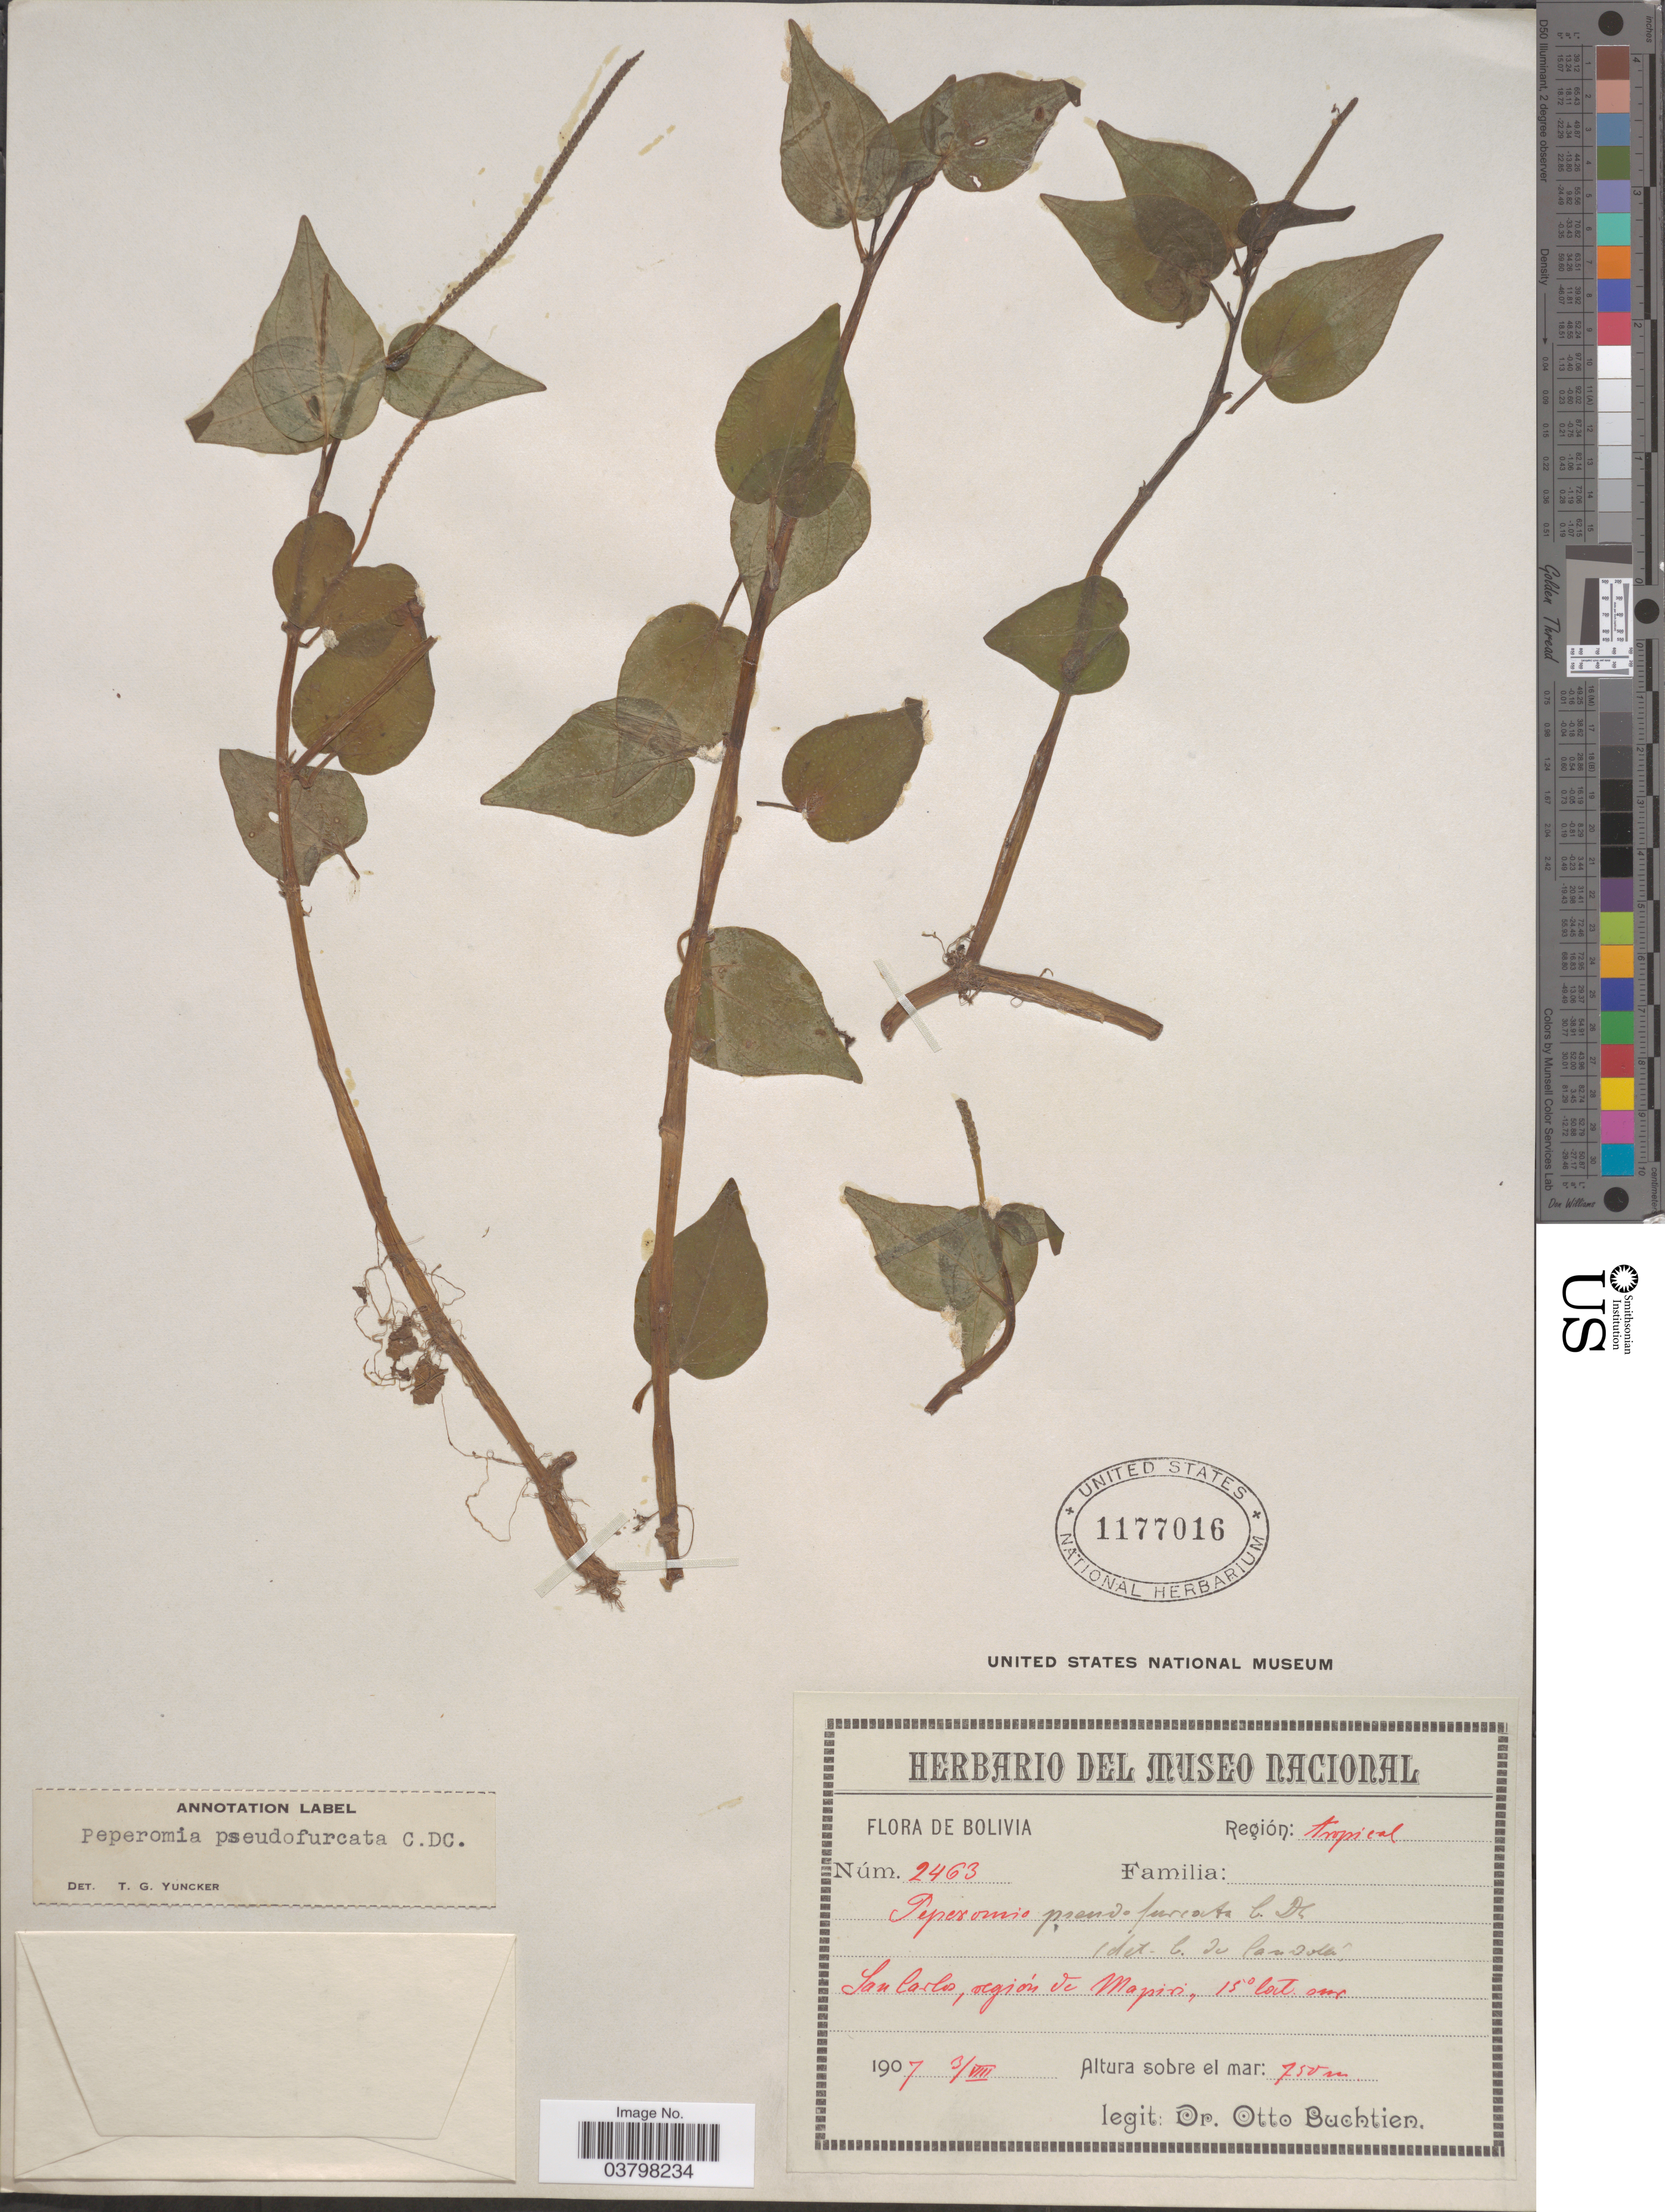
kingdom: Plantae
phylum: Tracheophyta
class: Magnoliopsida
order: Piperales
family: Piperaceae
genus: Peperomia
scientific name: Peperomia pseudofurcata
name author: C. DC.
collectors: O. Buchtien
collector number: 2463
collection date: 1907-08-03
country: Bolivia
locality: Región: tropical. San Carlos, región de Mapiri.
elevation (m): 750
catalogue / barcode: US 1177016